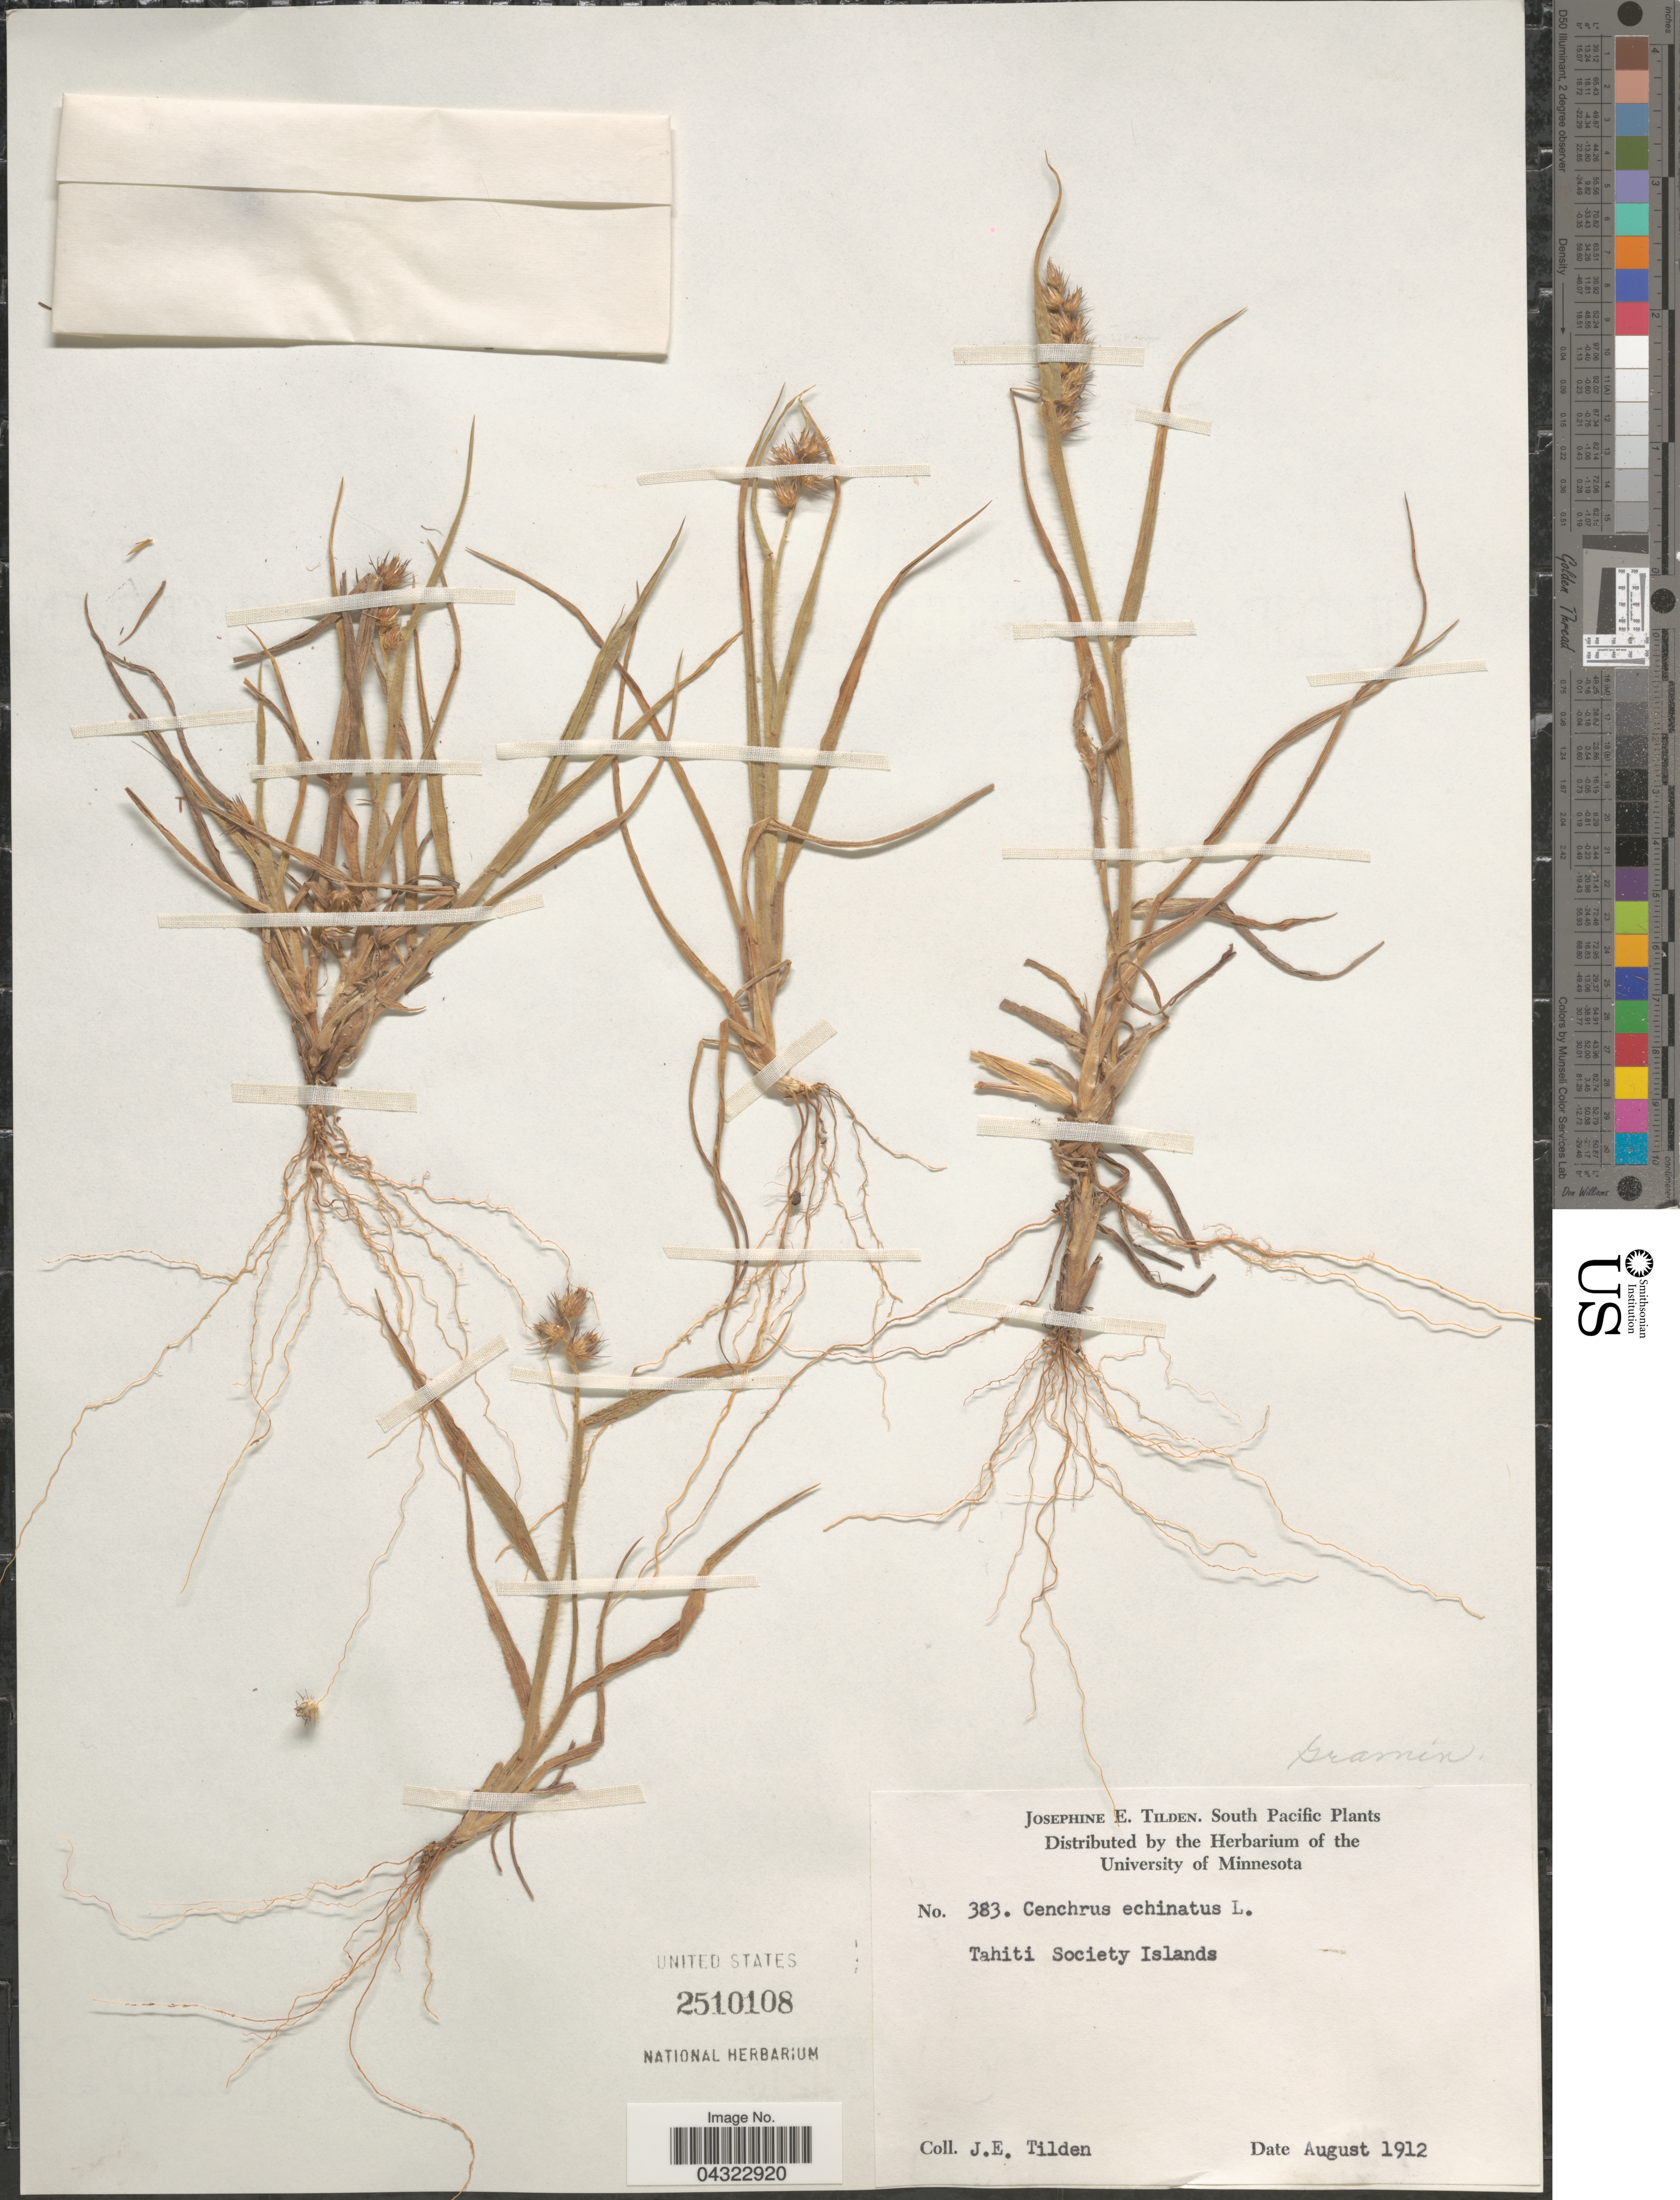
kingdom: Plantae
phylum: Tracheophyta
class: Liliopsida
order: Poales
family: Poaceae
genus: Cenchrus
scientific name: Cenchrus echinatus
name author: L.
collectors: J. E. Tilden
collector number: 383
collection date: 1912-08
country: French Polynesia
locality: Tahiti Society Islands. South Pacific.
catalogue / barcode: US 2510108